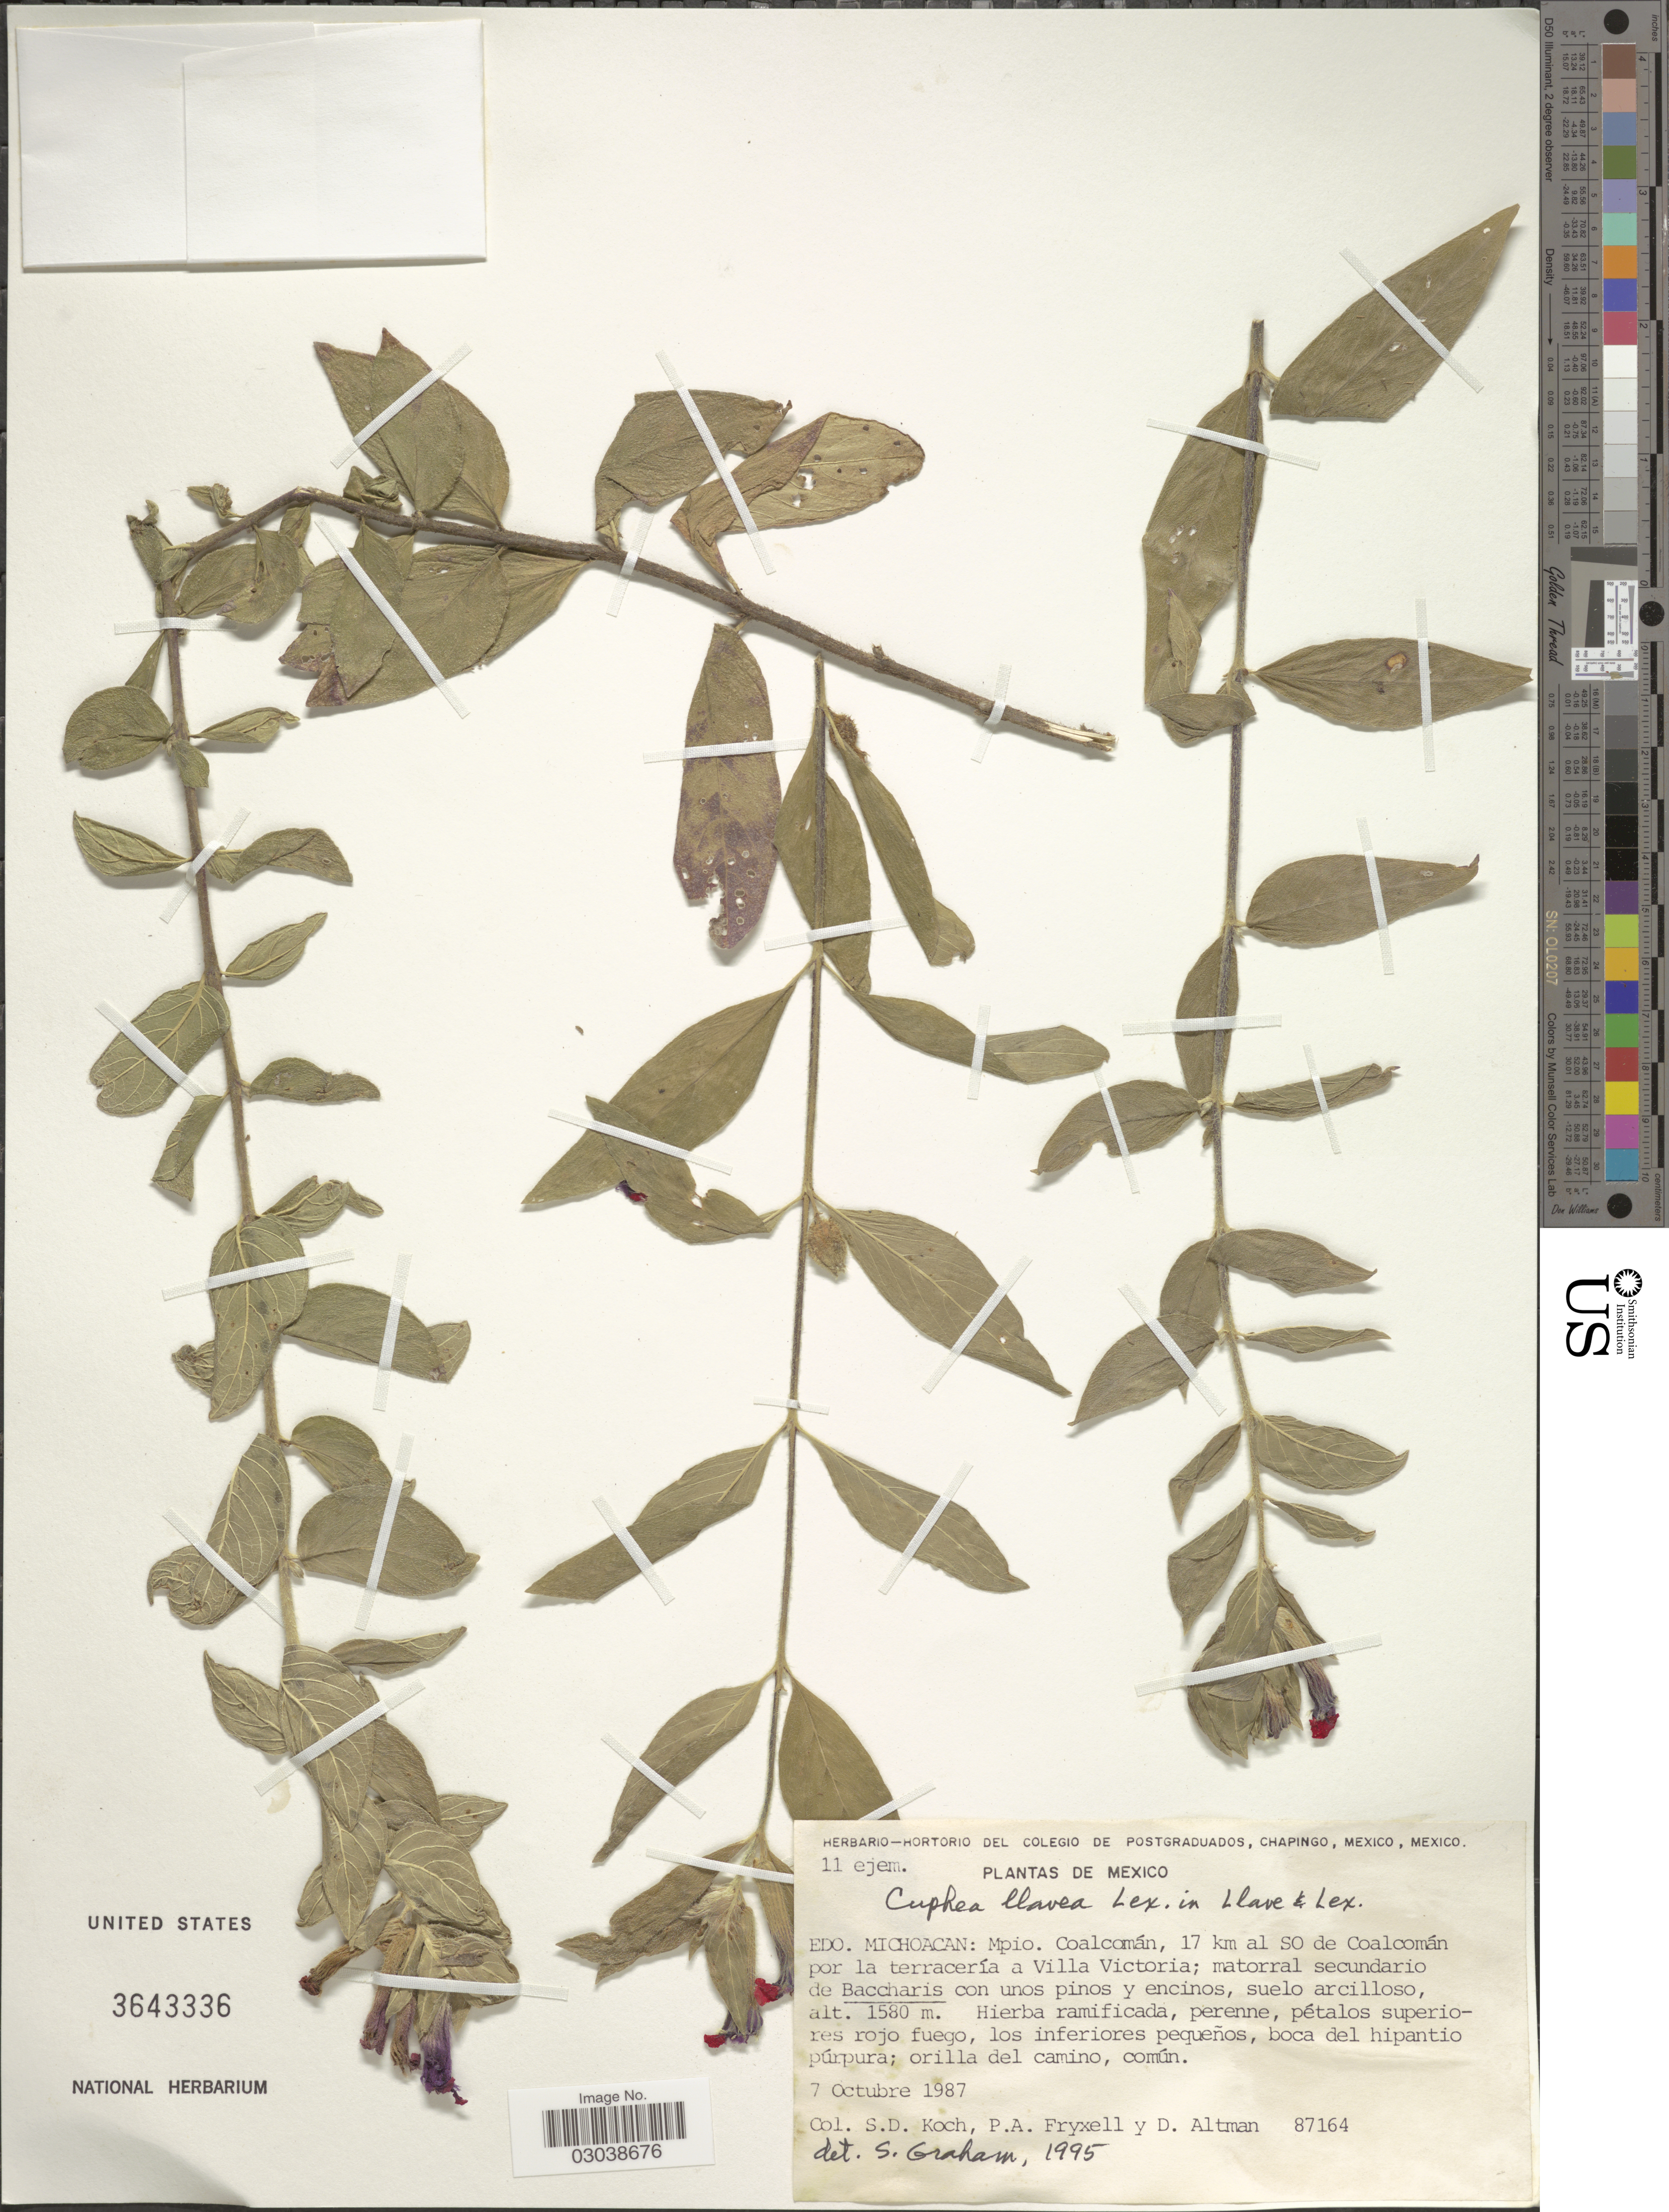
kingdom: Plantae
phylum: Tracheophyta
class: Magnoliopsida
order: Myrtales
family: Lythraceae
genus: Cuphea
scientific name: Cuphea llavea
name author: Lex.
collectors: S. Koch, P. A. Fryxell & D. Altman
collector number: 87164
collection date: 1987-10-07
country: Mexico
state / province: Michoacán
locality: Mpio. Coalcomán, 17 km al SO de Coalcomán por la terracería a Villa Victoria.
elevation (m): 1580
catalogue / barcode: US 3643336